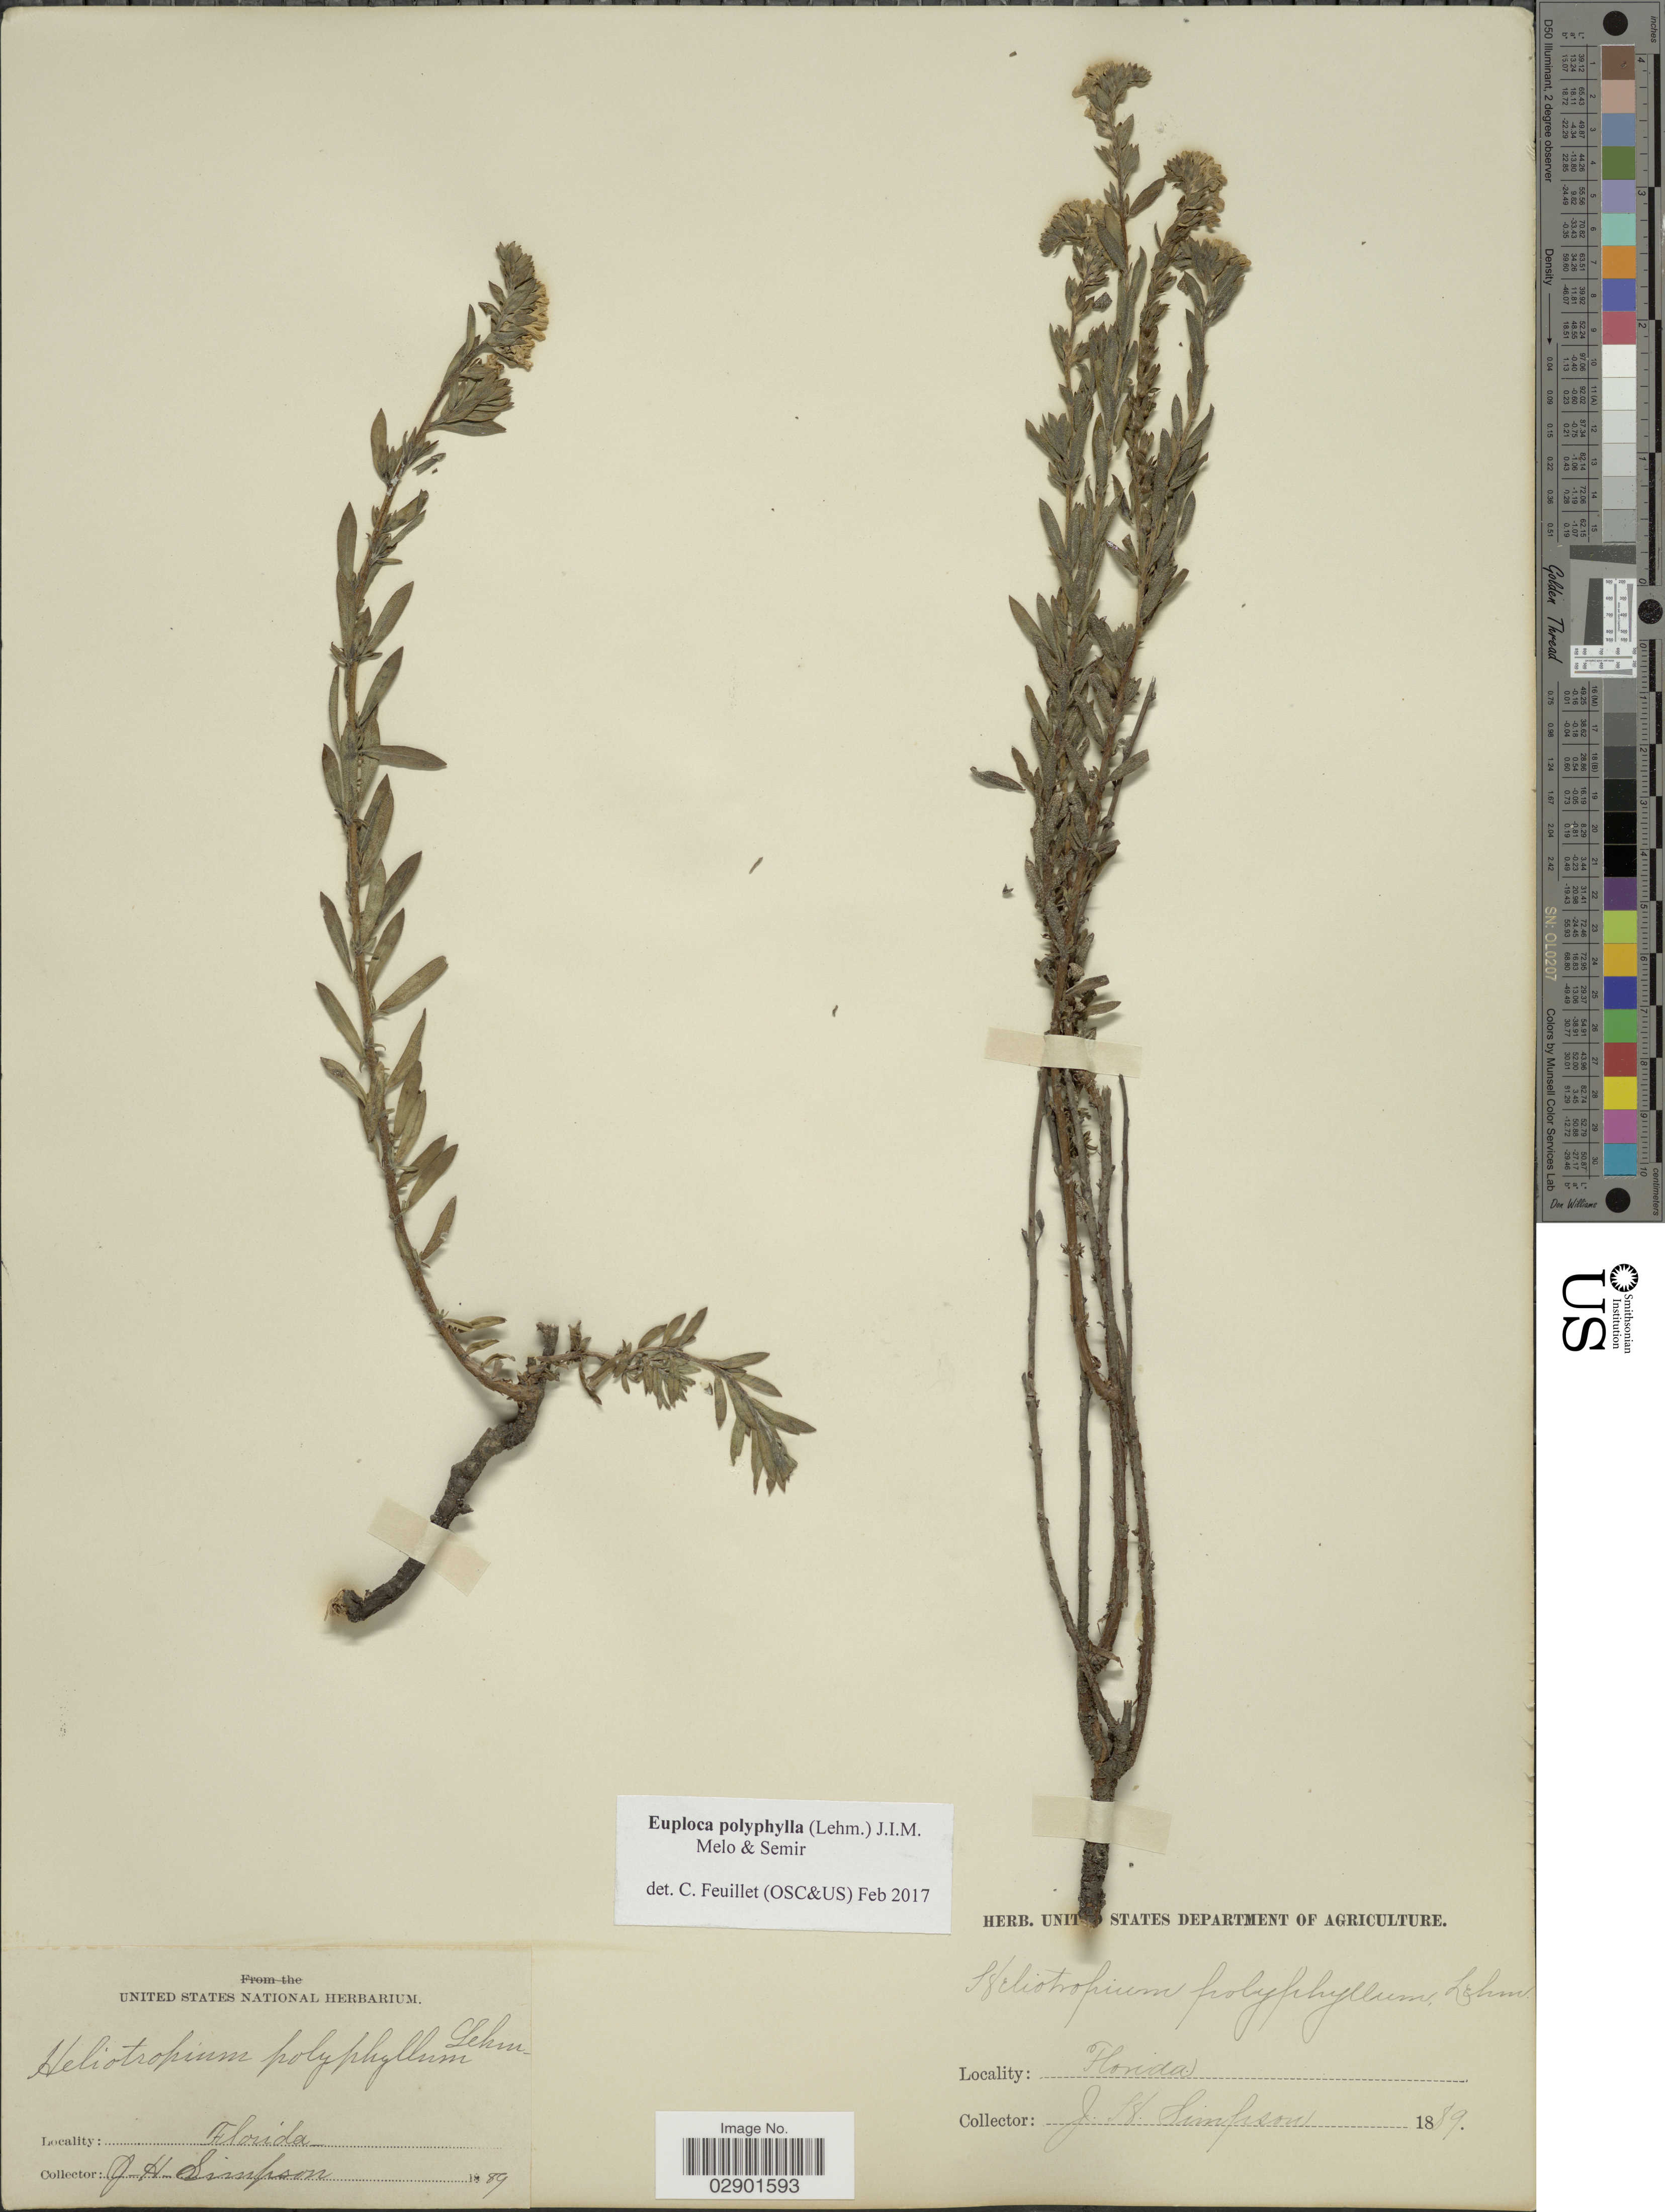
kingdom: Plantae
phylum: Tracheophyta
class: Magnoliopsida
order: Boraginales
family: Heliotropiaceae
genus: Euploca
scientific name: Euploca polyphylla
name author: (Lehm.) J.I.M. Melo & Semir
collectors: J. H. Simpson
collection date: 1889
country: United States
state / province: Florida